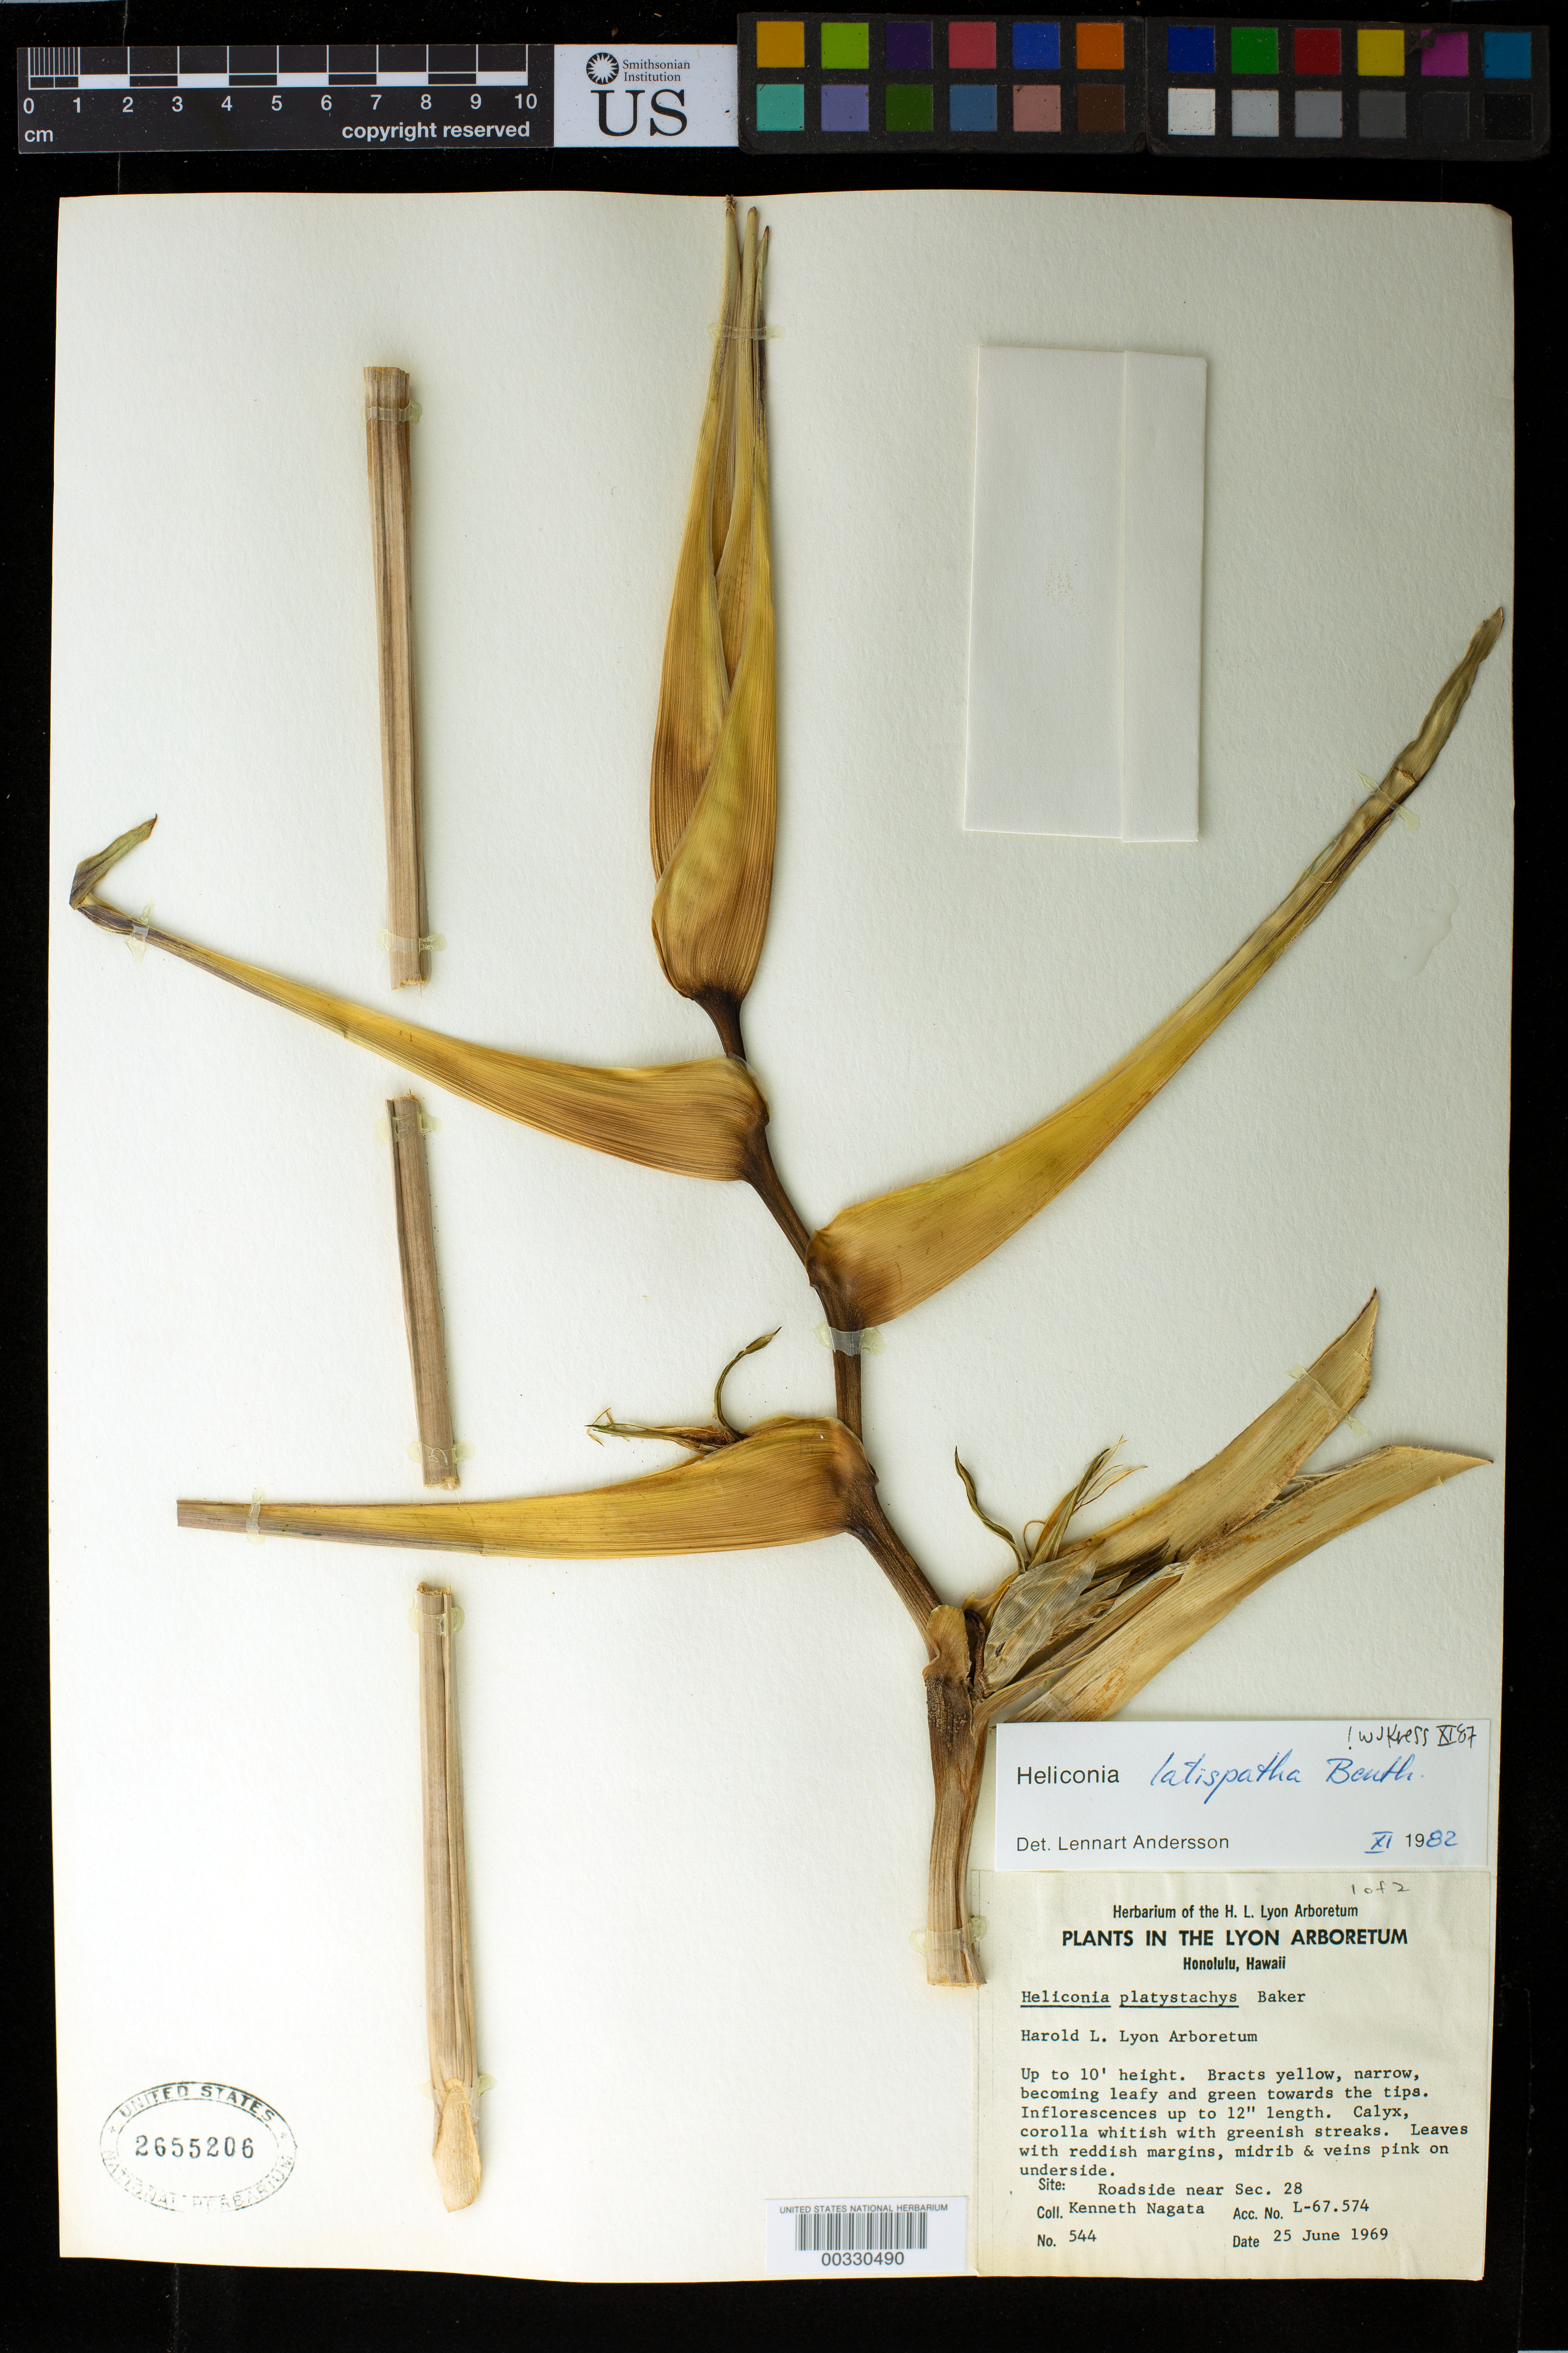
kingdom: Plantae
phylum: Tracheophyta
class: Liliopsida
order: Zingiberales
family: Heliconiaceae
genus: Heliconia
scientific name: Heliconia latispatha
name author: Benth.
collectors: K. Nagata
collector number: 544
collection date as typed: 25 Jun 1969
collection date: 1969-06-25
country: United States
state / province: Hawaii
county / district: Honolulu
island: Oahu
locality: Honolulu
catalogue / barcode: US 2655206